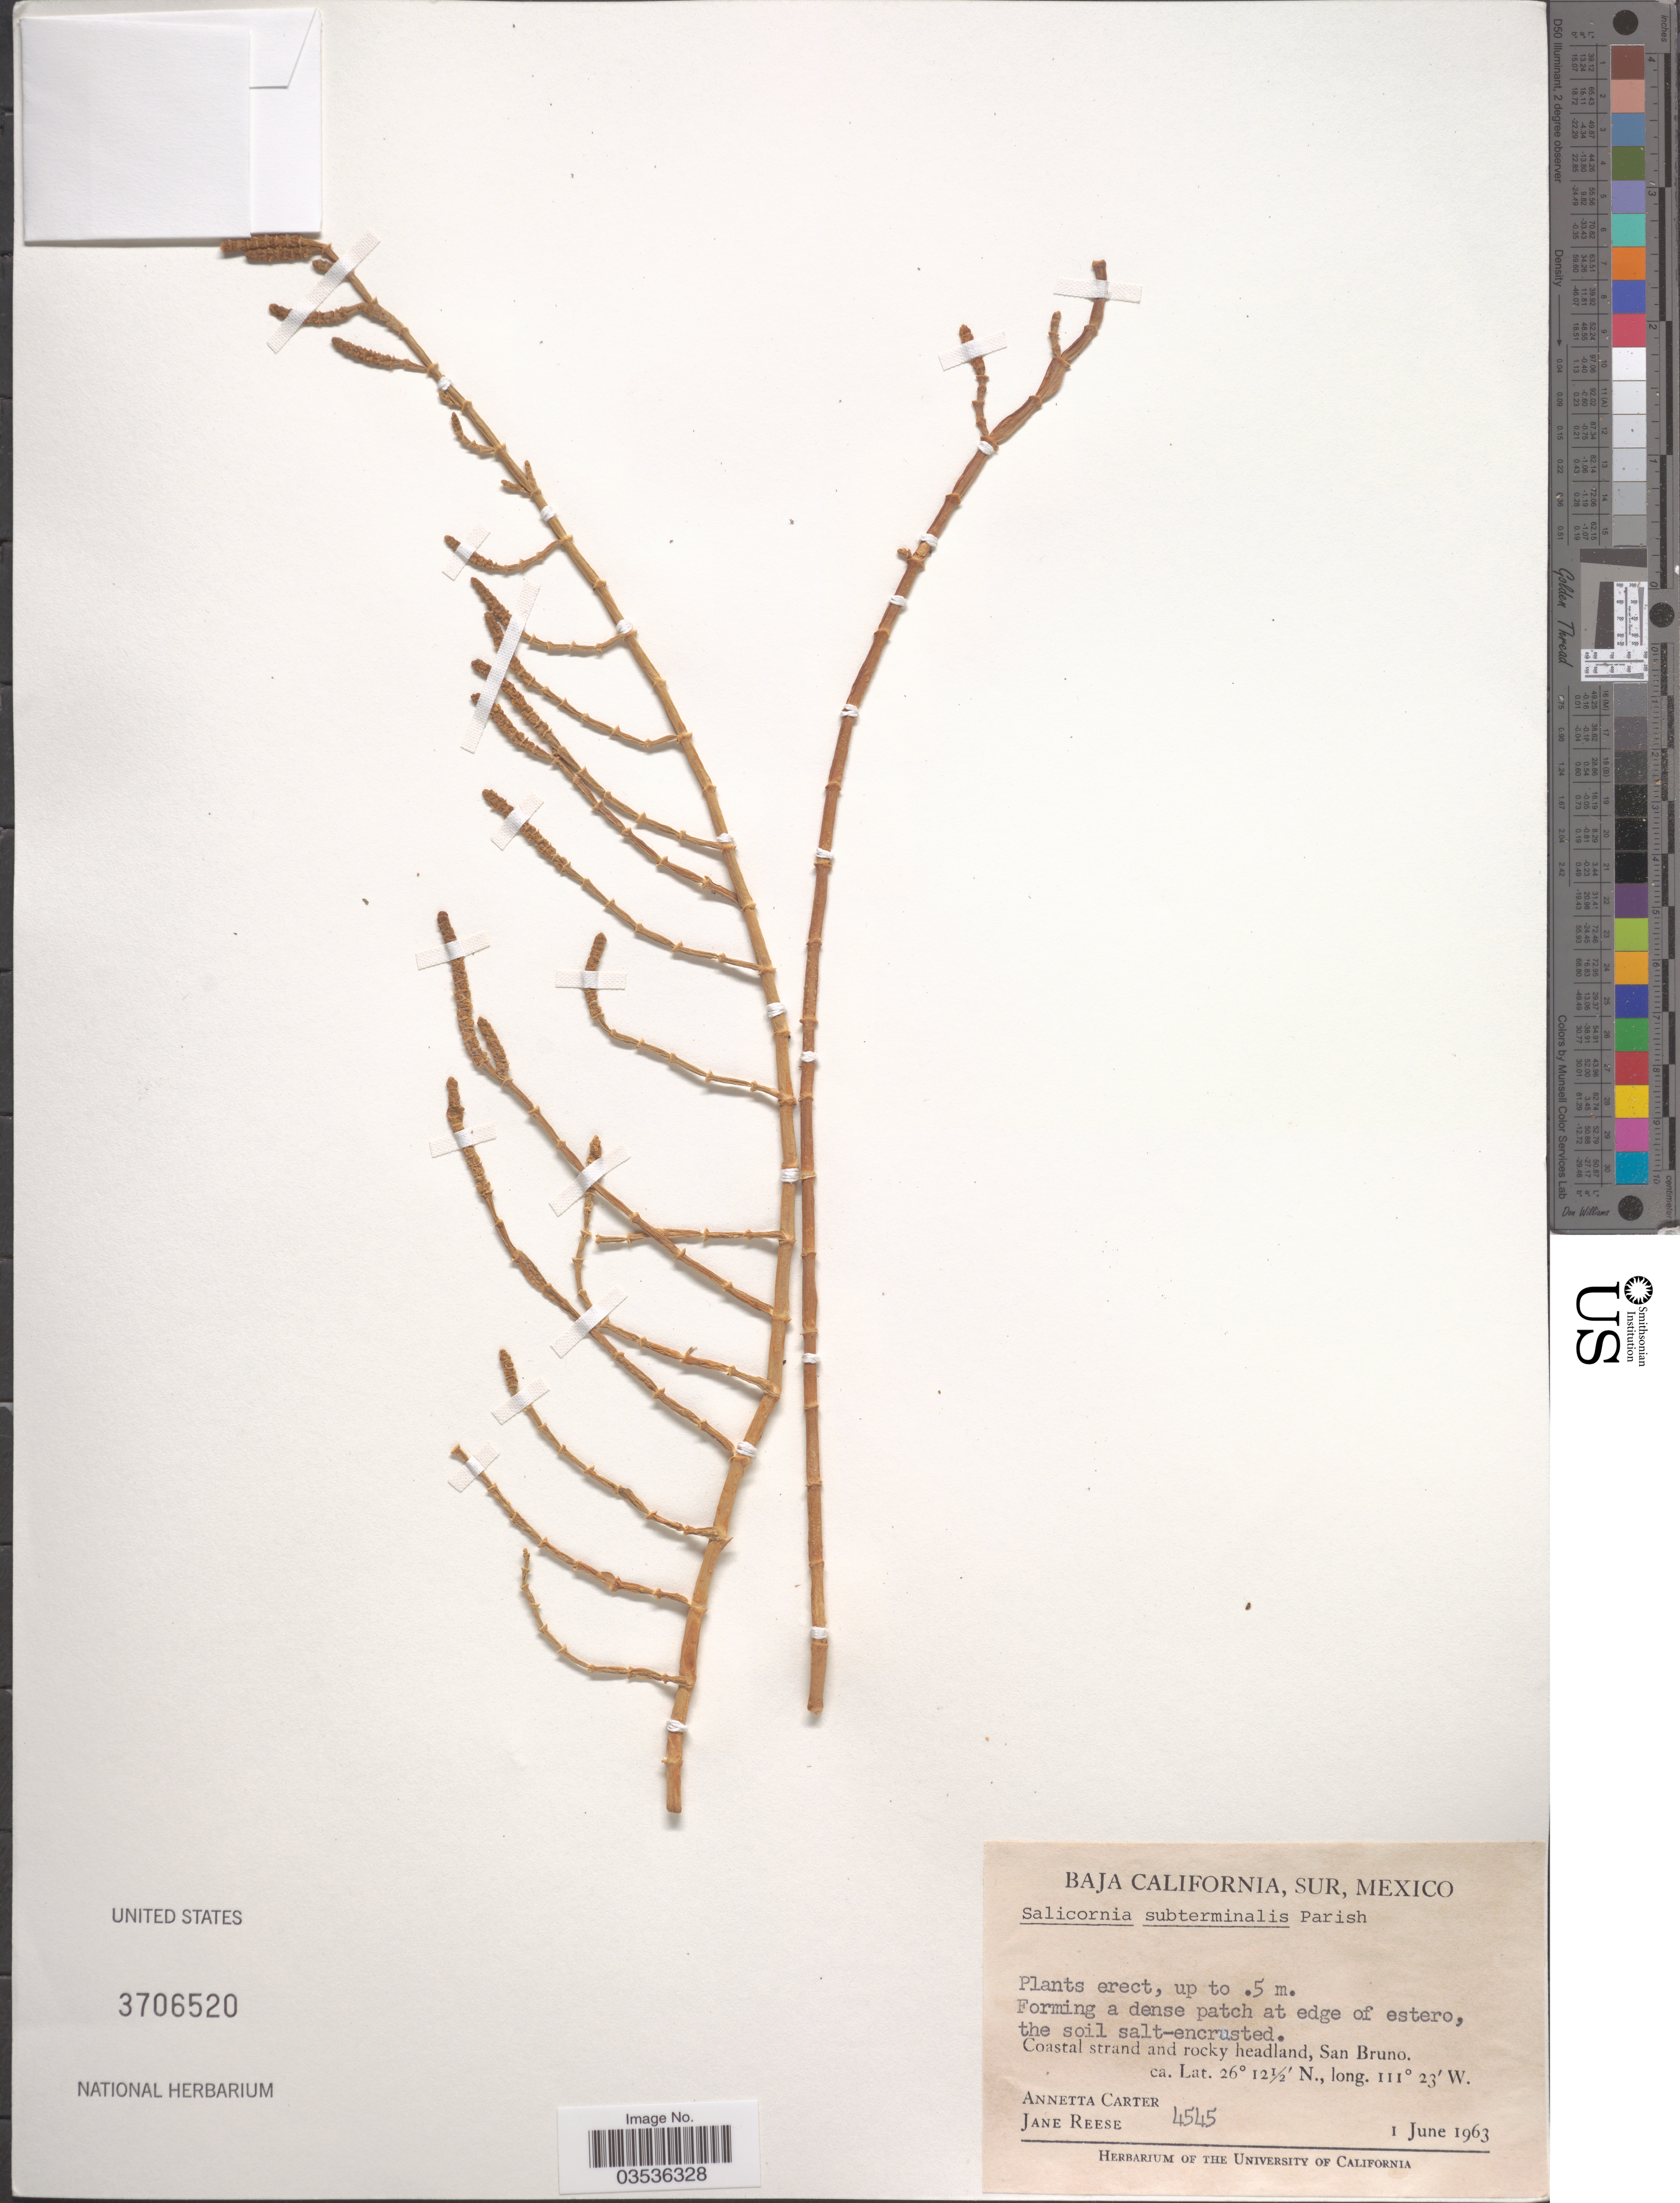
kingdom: Plantae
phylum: Tracheophyta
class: Magnoliopsida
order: Caryophyllales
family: Amaranthaceae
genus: Salicornia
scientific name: Salicornia subterminalis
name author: Parish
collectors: A. Carter & J. Reese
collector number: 4545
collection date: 1963-06-01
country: Mexico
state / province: Baja California Sur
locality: San Bruno.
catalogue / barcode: US 3706520